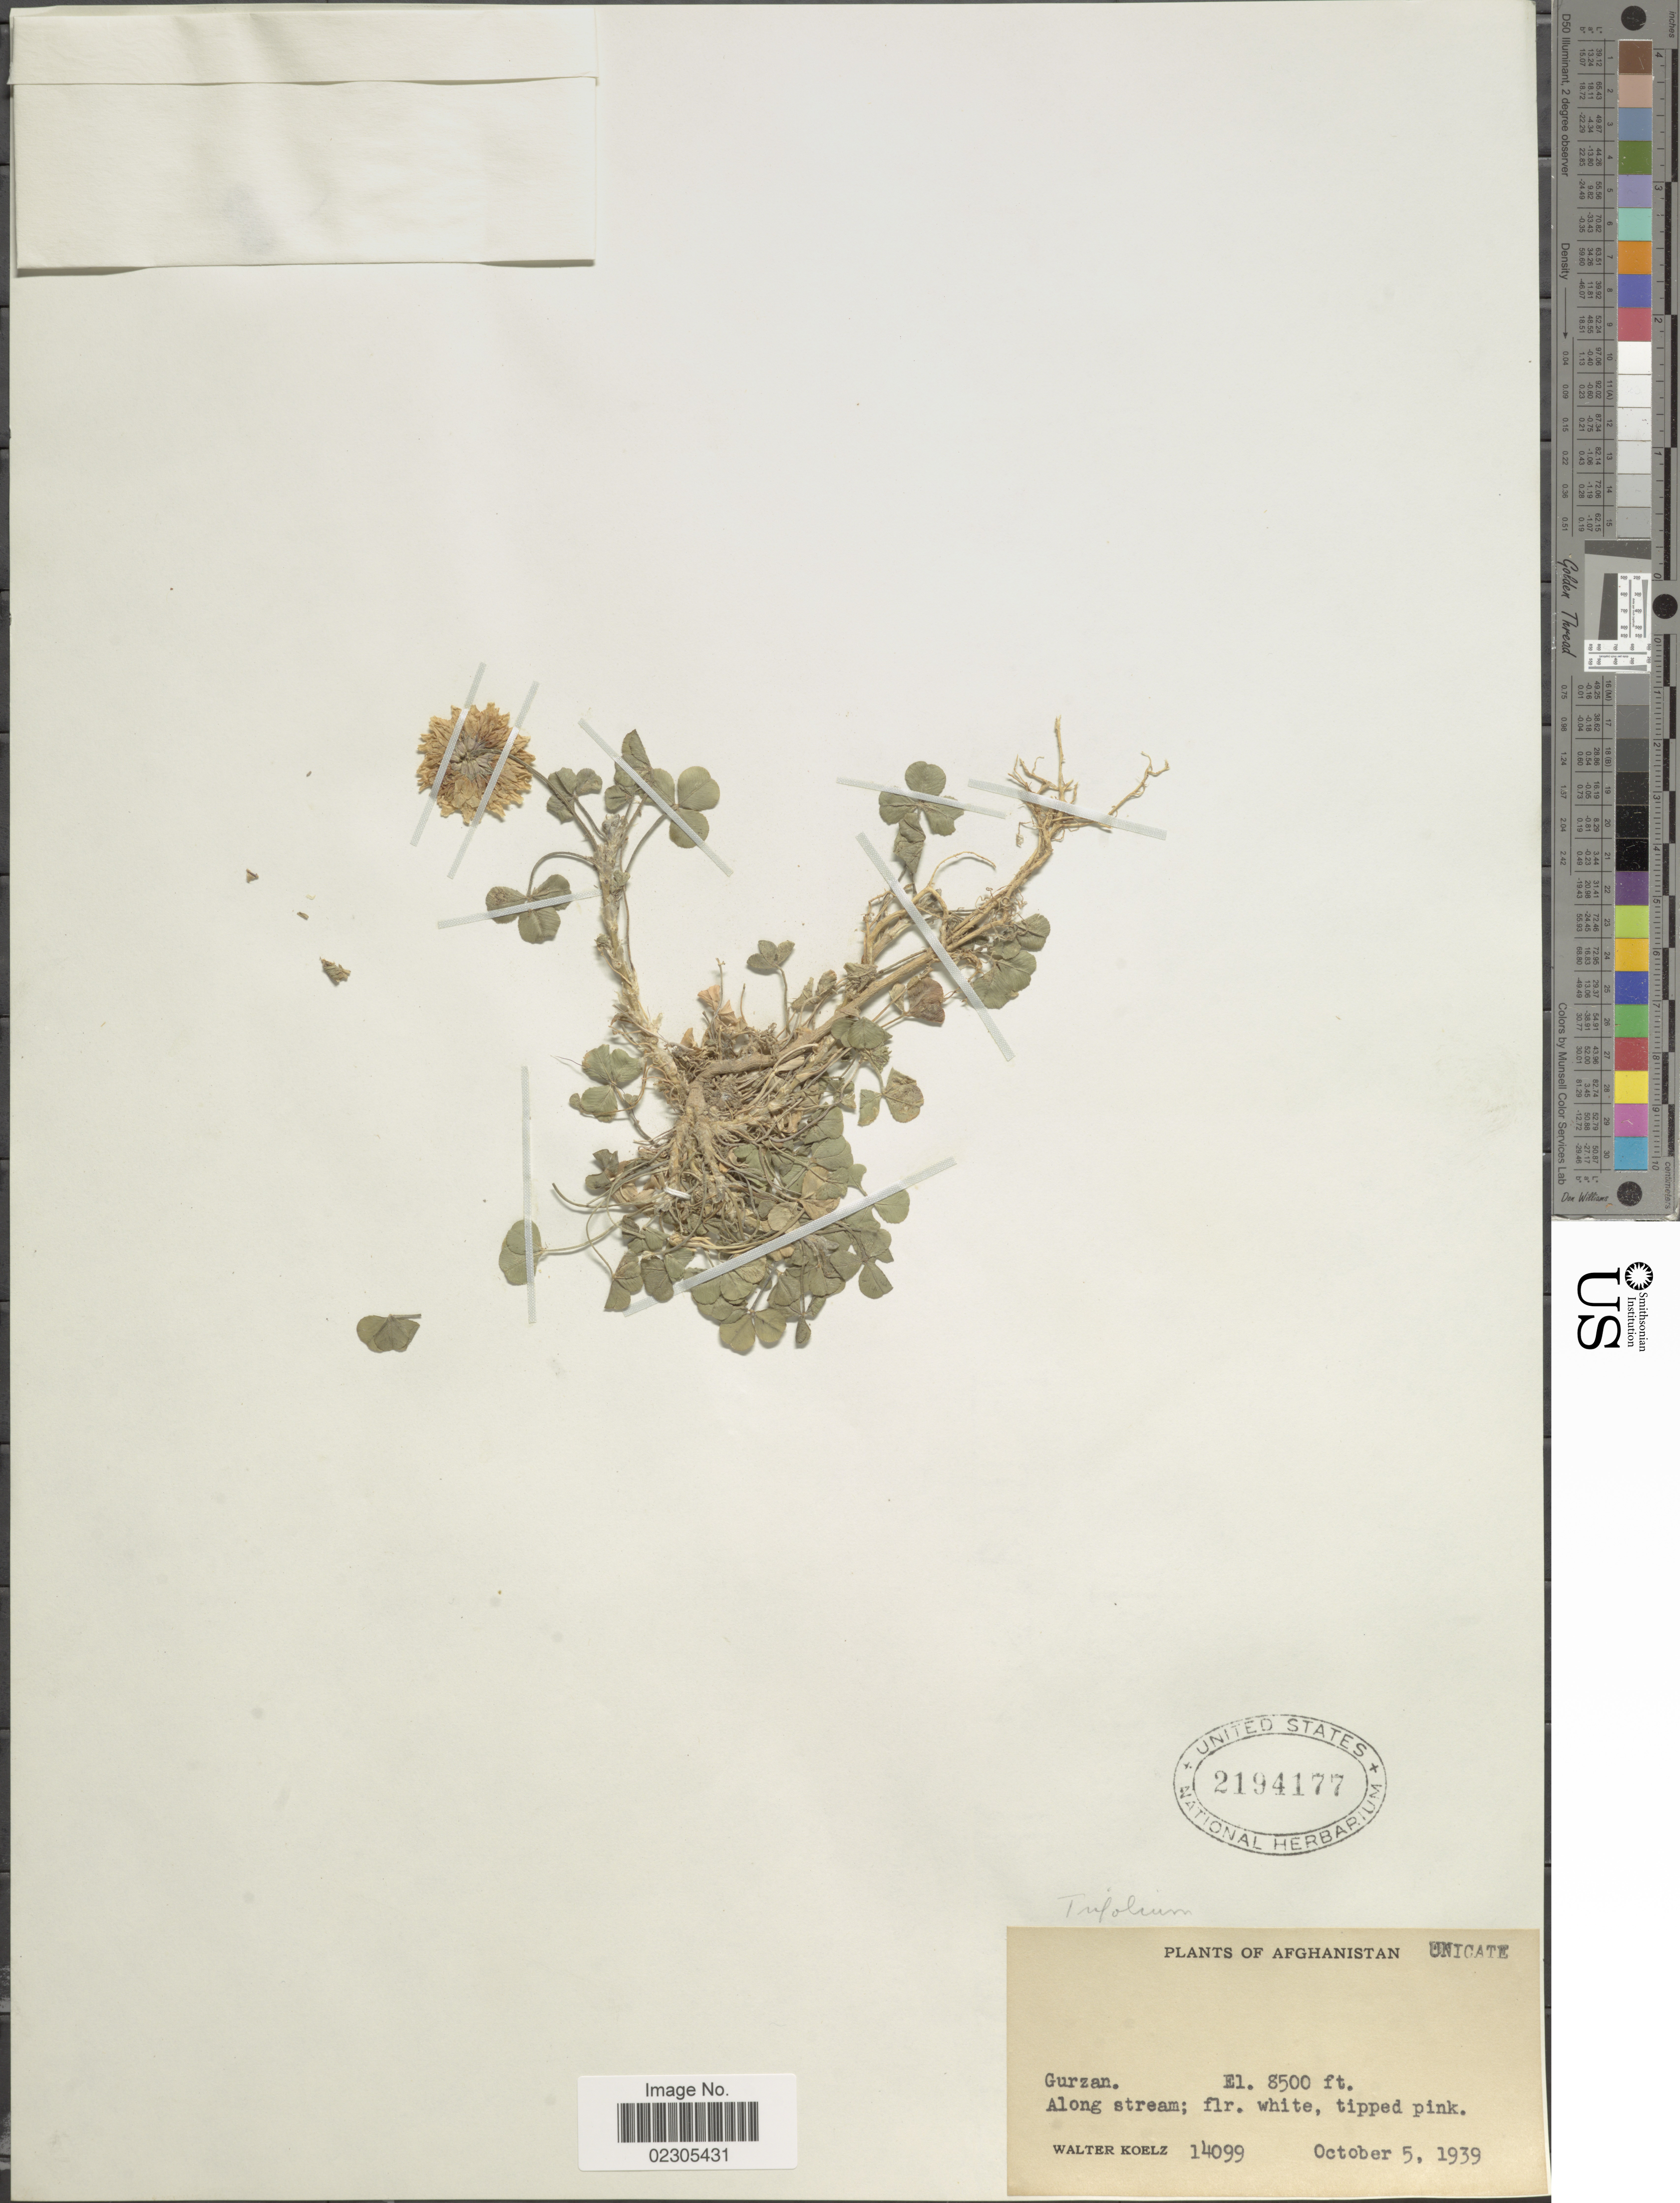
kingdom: Plantae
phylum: Tracheophyta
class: Magnoliopsida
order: Fabales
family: Fabaceae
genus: Trifolium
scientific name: Trifolium sp.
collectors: W. N. Koelz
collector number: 14099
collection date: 1939-10-05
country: Afghanistan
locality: Gurzan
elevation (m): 2591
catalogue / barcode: US 2194177